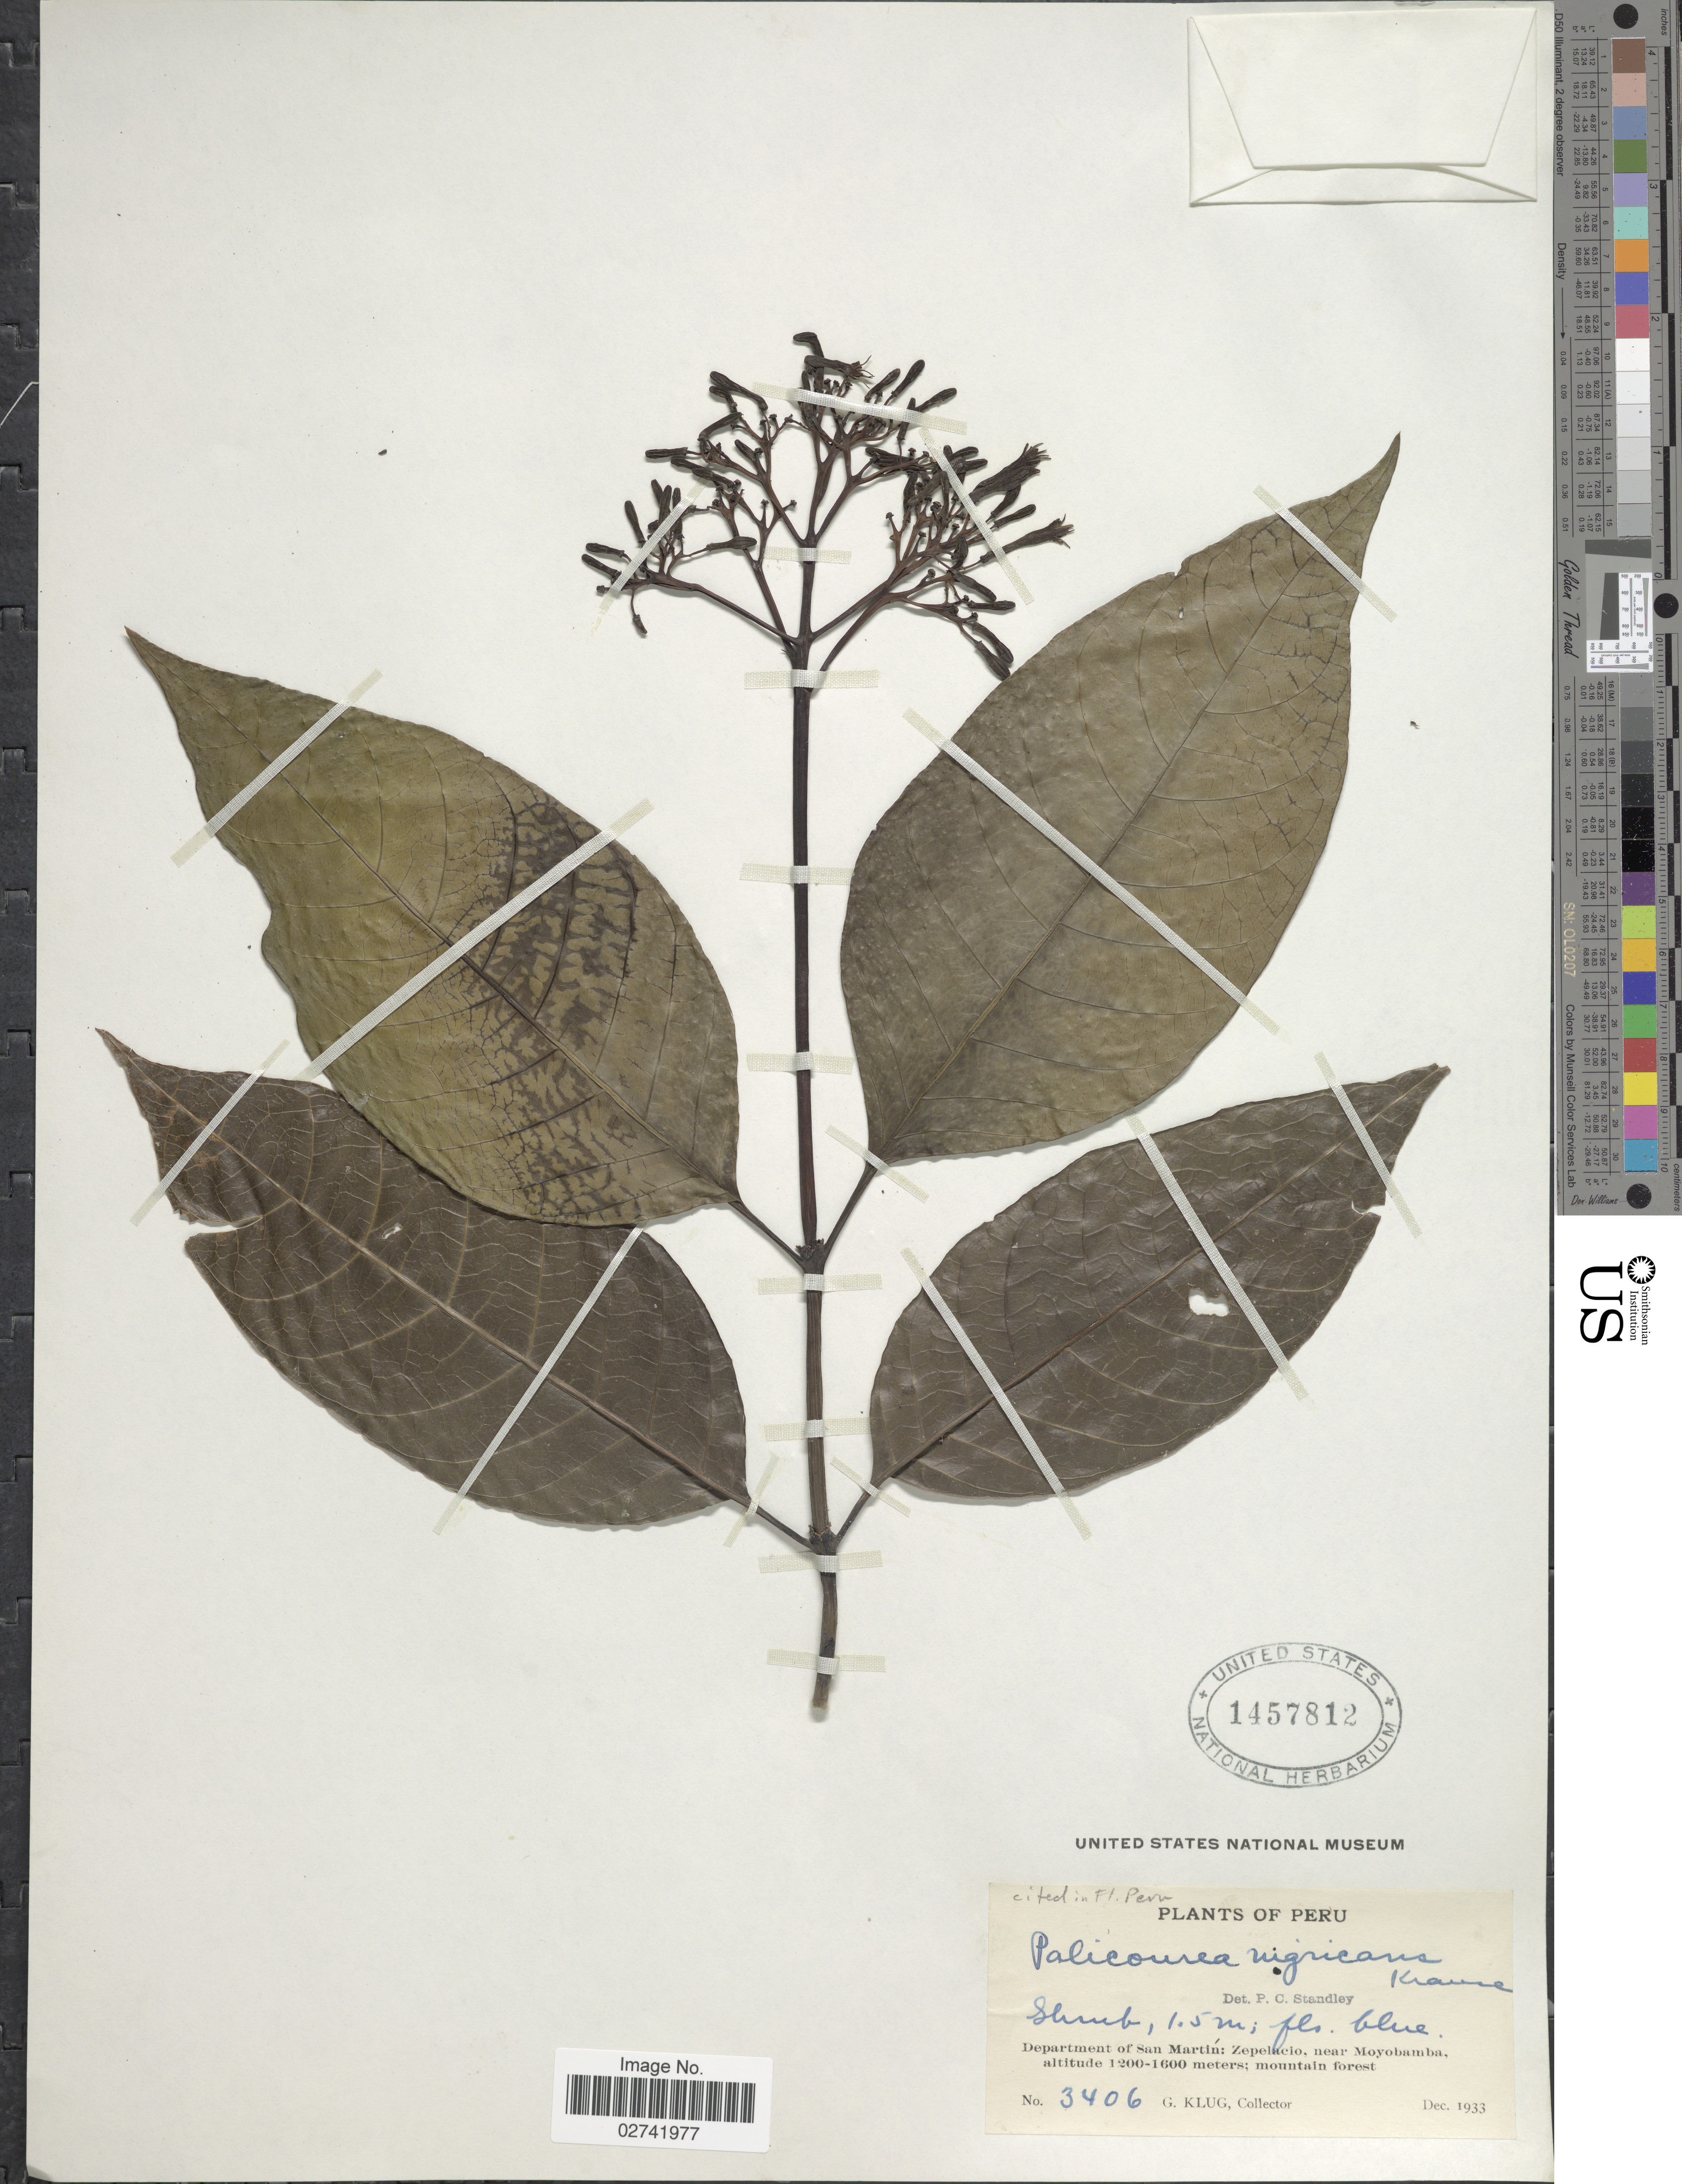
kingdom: Plantae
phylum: Tracheophyta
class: Magnoliopsida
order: Gentianales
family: Rubiaceae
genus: Palicourea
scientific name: Palicourea nigricans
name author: Krause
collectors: G. Klug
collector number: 3406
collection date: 1933-12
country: Peru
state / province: San Martín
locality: Zepelacio, near Moyobamba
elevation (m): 1200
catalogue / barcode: US 1457812